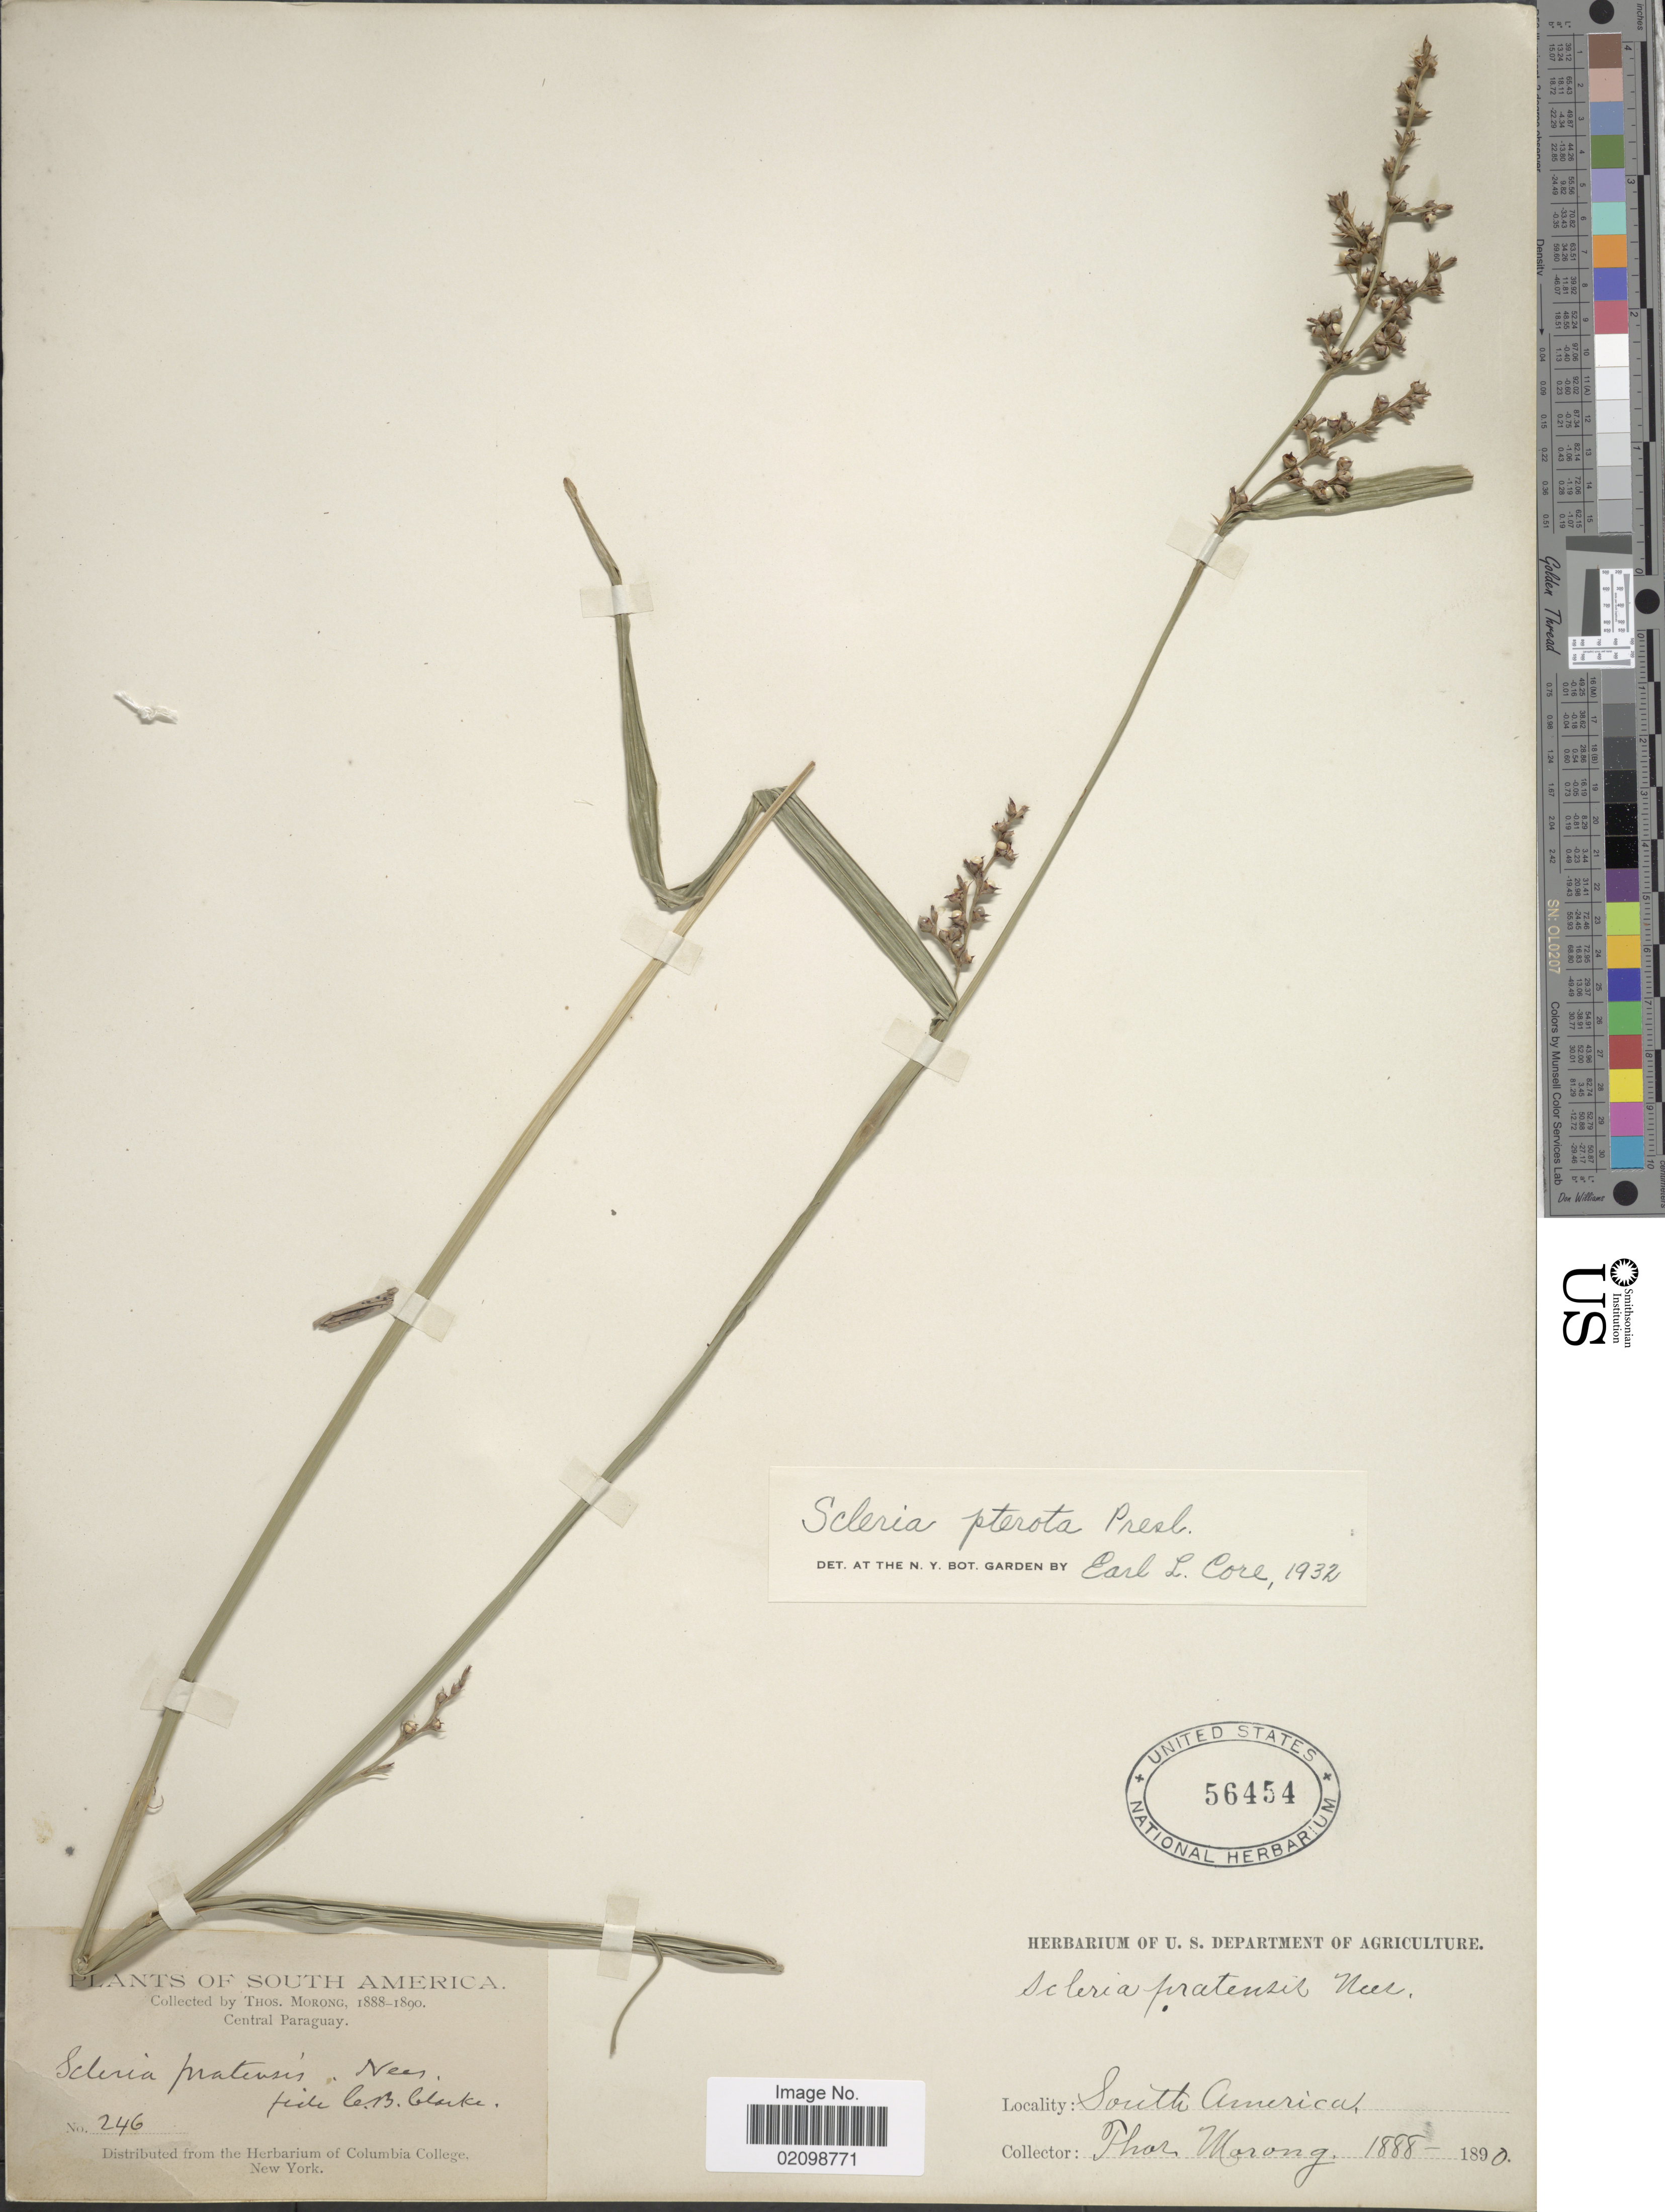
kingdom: Plantae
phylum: Tracheophyta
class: Liliopsida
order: Poales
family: Cyperaceae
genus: Scleria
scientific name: Scleria gaertneri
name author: Raddi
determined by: Strong, Mark T., (BOT), Smithsonian Institution - National Museum of Natural History (UNITED STATES)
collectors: ex herb. T. Morong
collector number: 246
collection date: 1888/1890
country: Paraguay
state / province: Central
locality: Central Paraguay. South America.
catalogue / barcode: US 56454